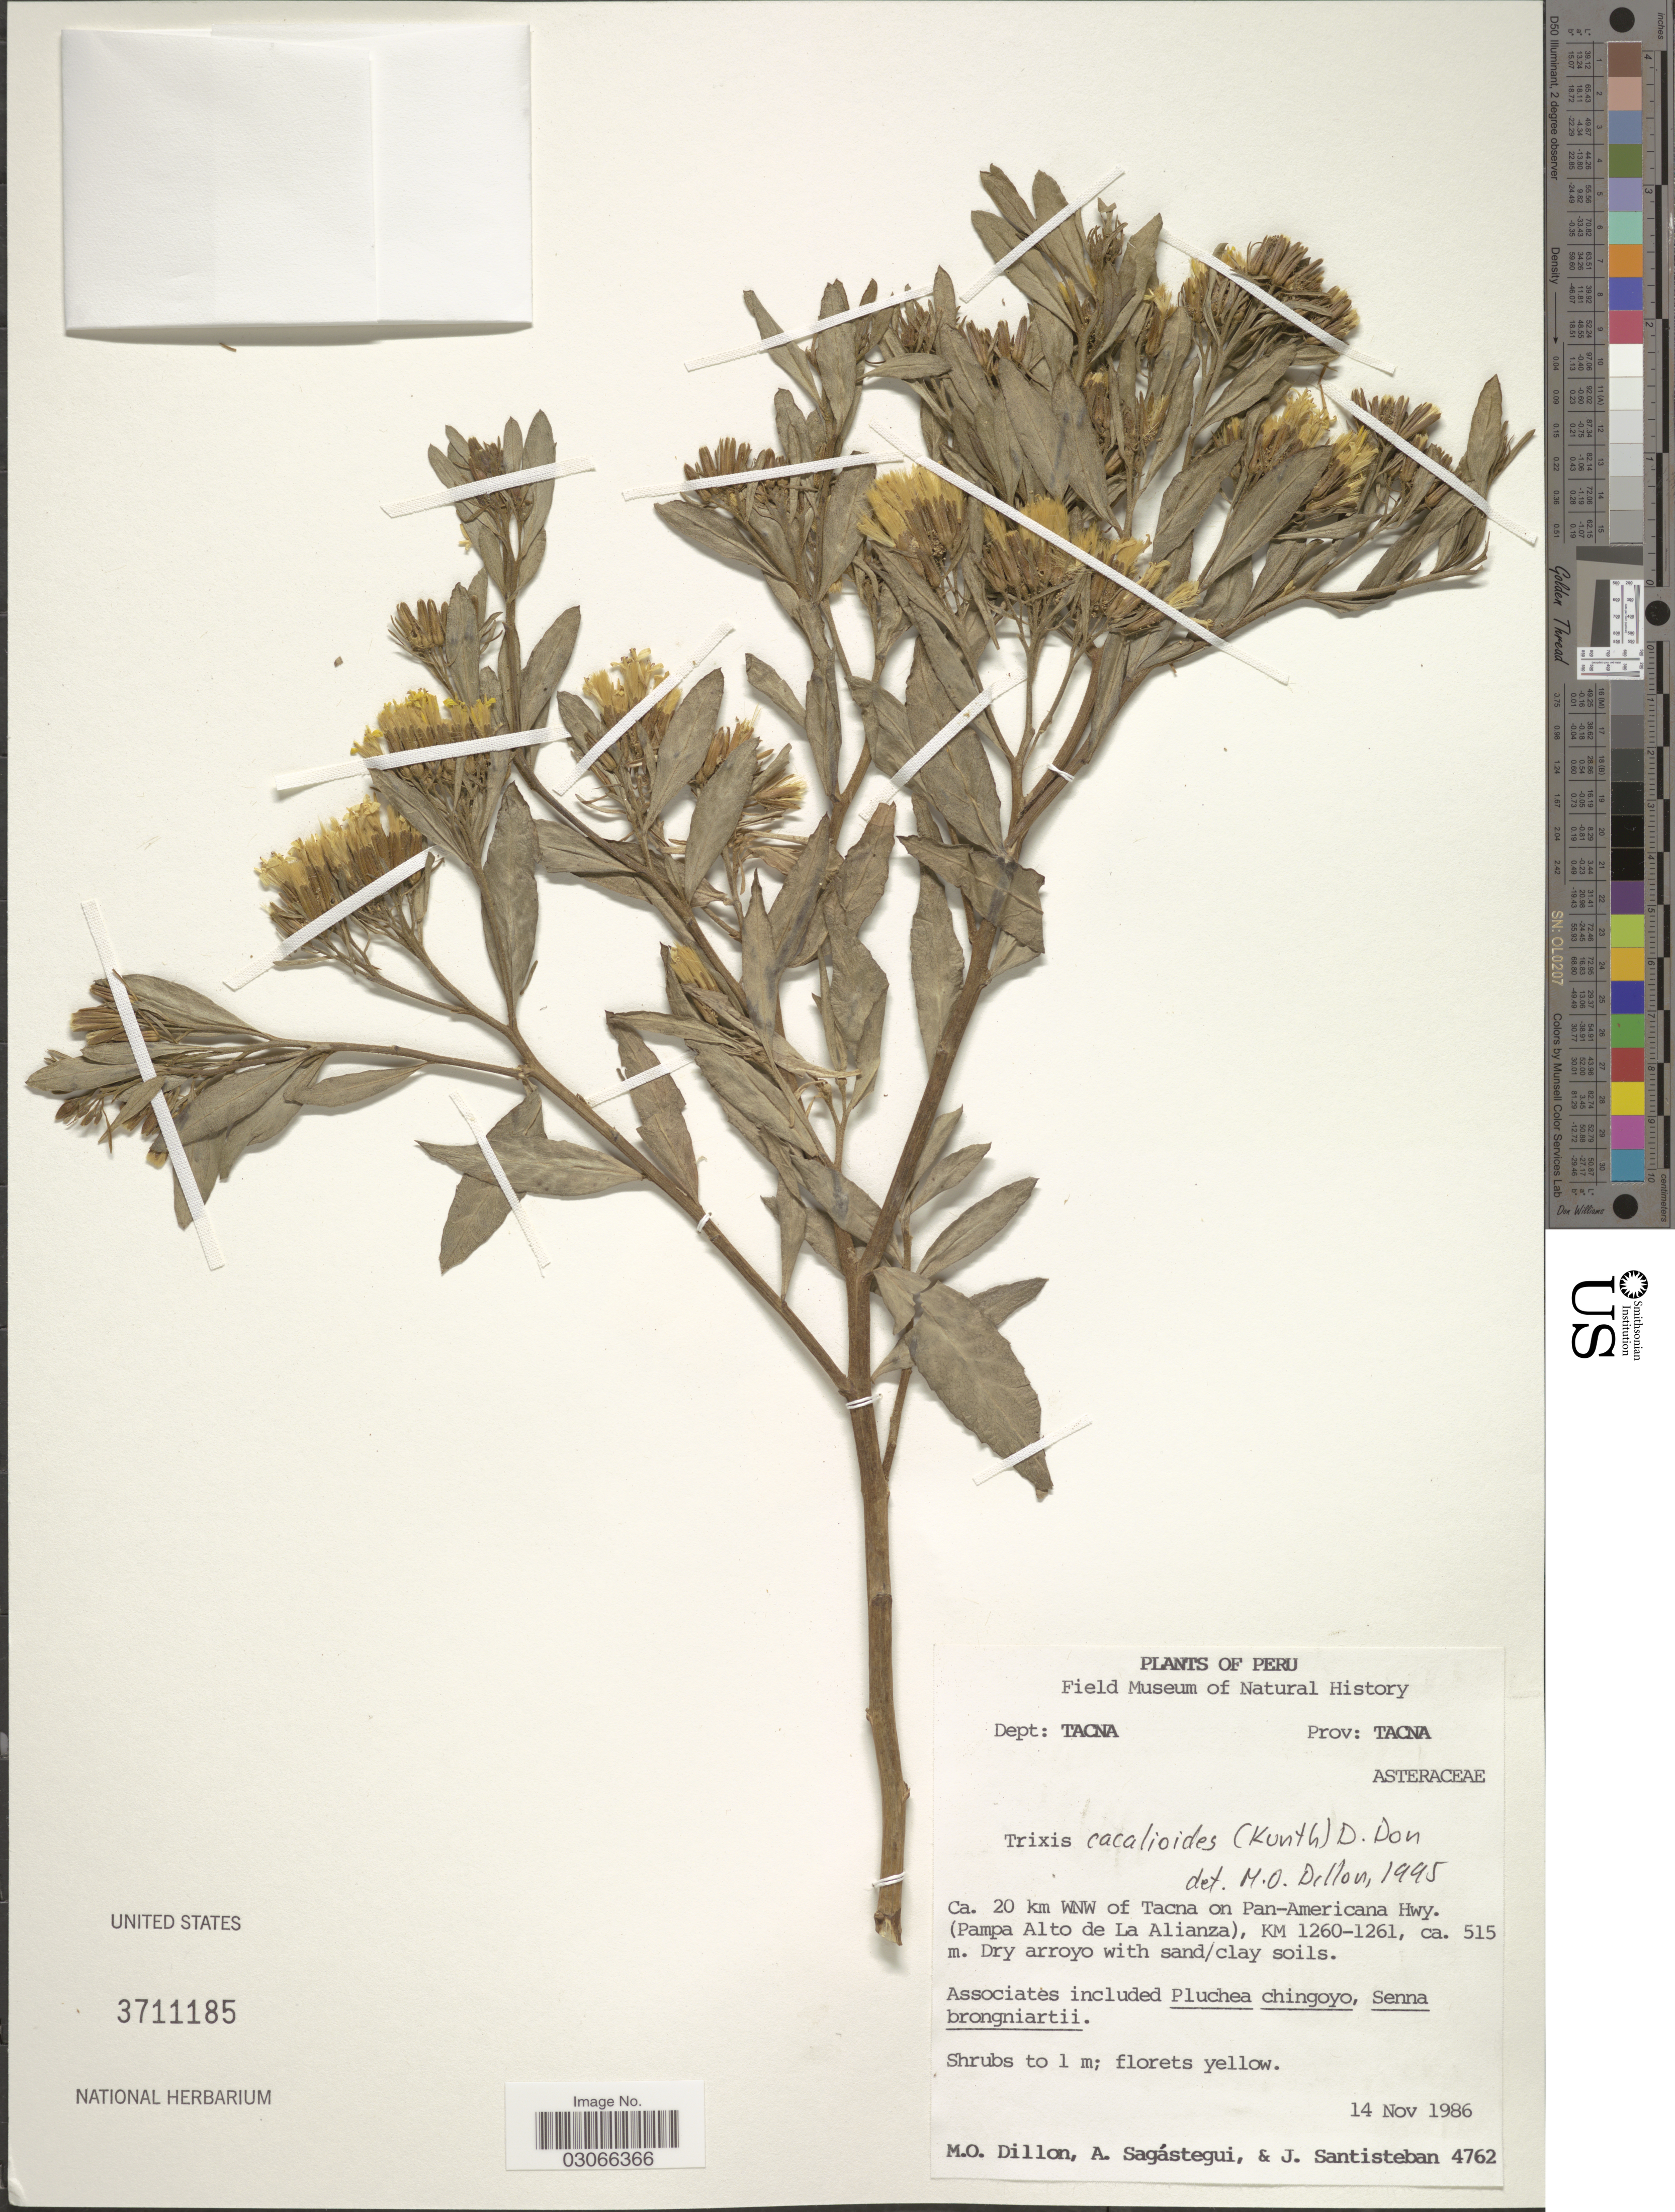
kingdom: Plantae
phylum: Tracheophyta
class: Magnoliopsida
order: Asterales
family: Asteraceae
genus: Trixis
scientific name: Trixis cacalioides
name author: (Kunth) D. Don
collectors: M. O. Dillon, A. Sagastegui & J. Santisteban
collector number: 4762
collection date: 1986-11-14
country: Peru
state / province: Tacna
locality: Dept.: Tacna. Ca. 20 km WNW of Tacna on Pan-American Hwy. (Pampa Alto de La Alianza), KM 1260-1261.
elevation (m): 515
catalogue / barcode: US 3711185